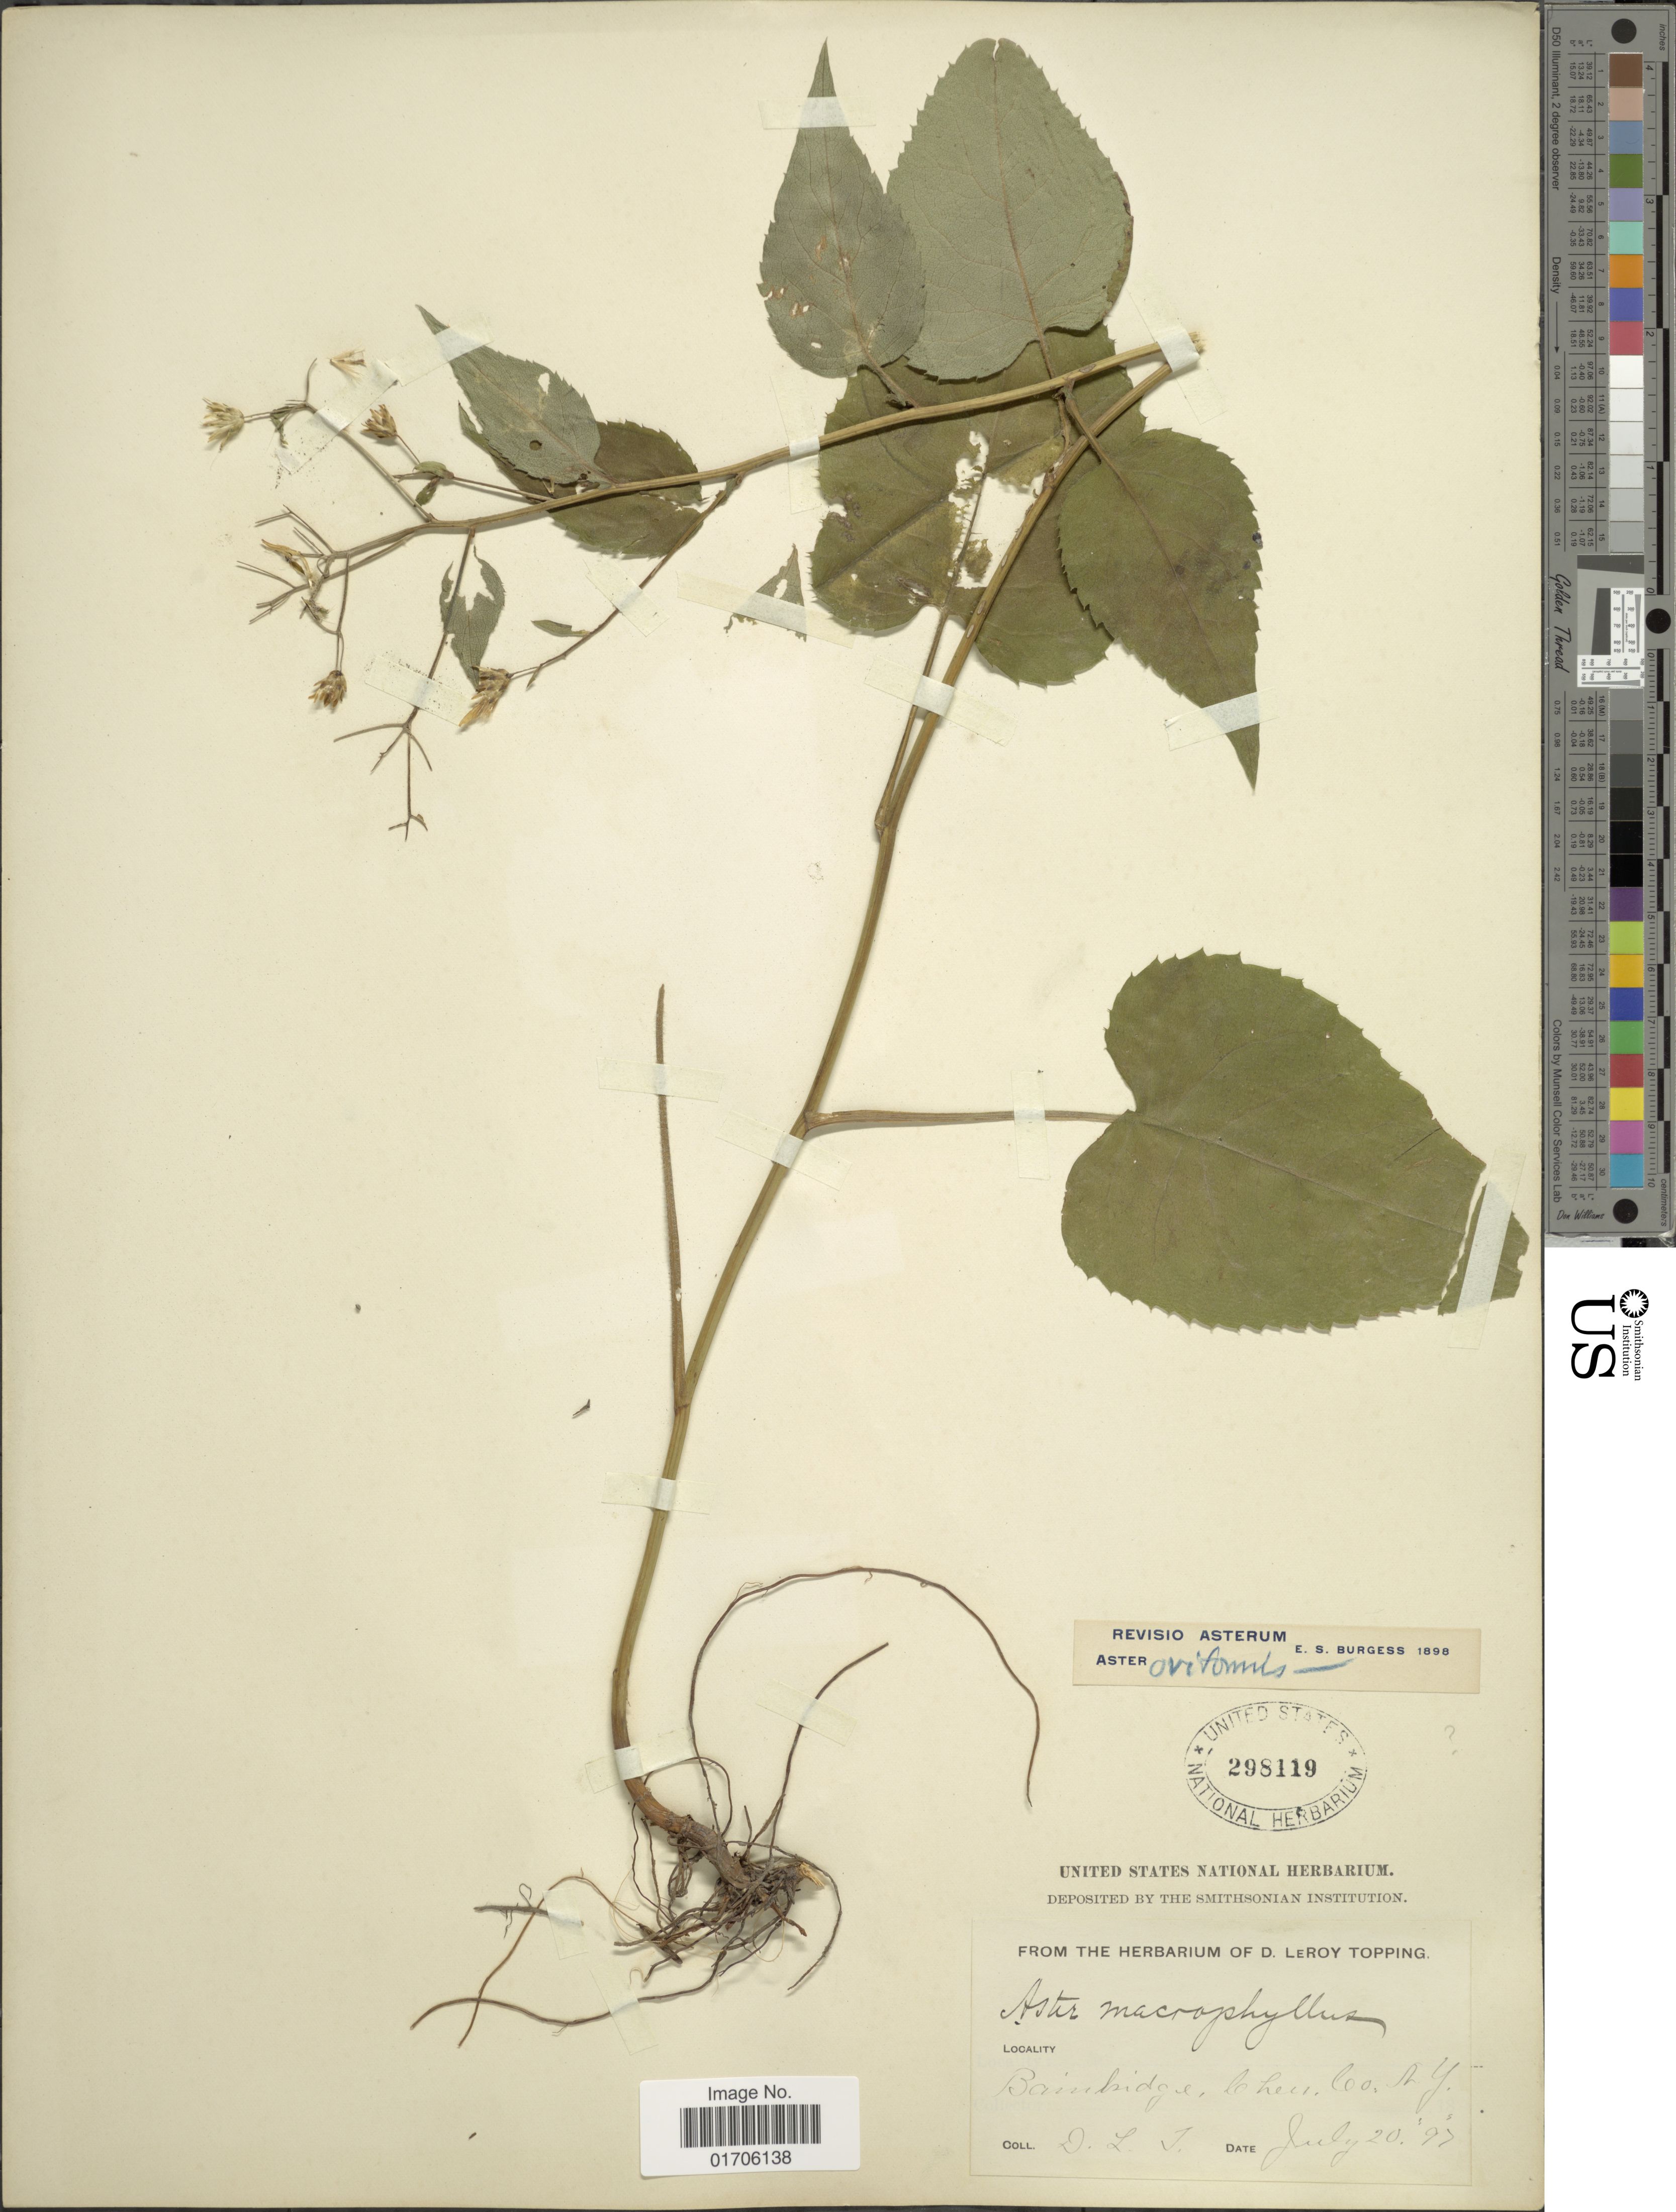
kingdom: Plantae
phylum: Tracheophyta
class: Magnoliopsida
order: Asterales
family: Asteraceae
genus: Aster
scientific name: Aster oviformis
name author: E.S. Burgess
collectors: D. L. Topping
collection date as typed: Transcribed d/m/y: 20/7/97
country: United States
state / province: New York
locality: Brainbridge, Chen. Co.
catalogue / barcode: US 298119